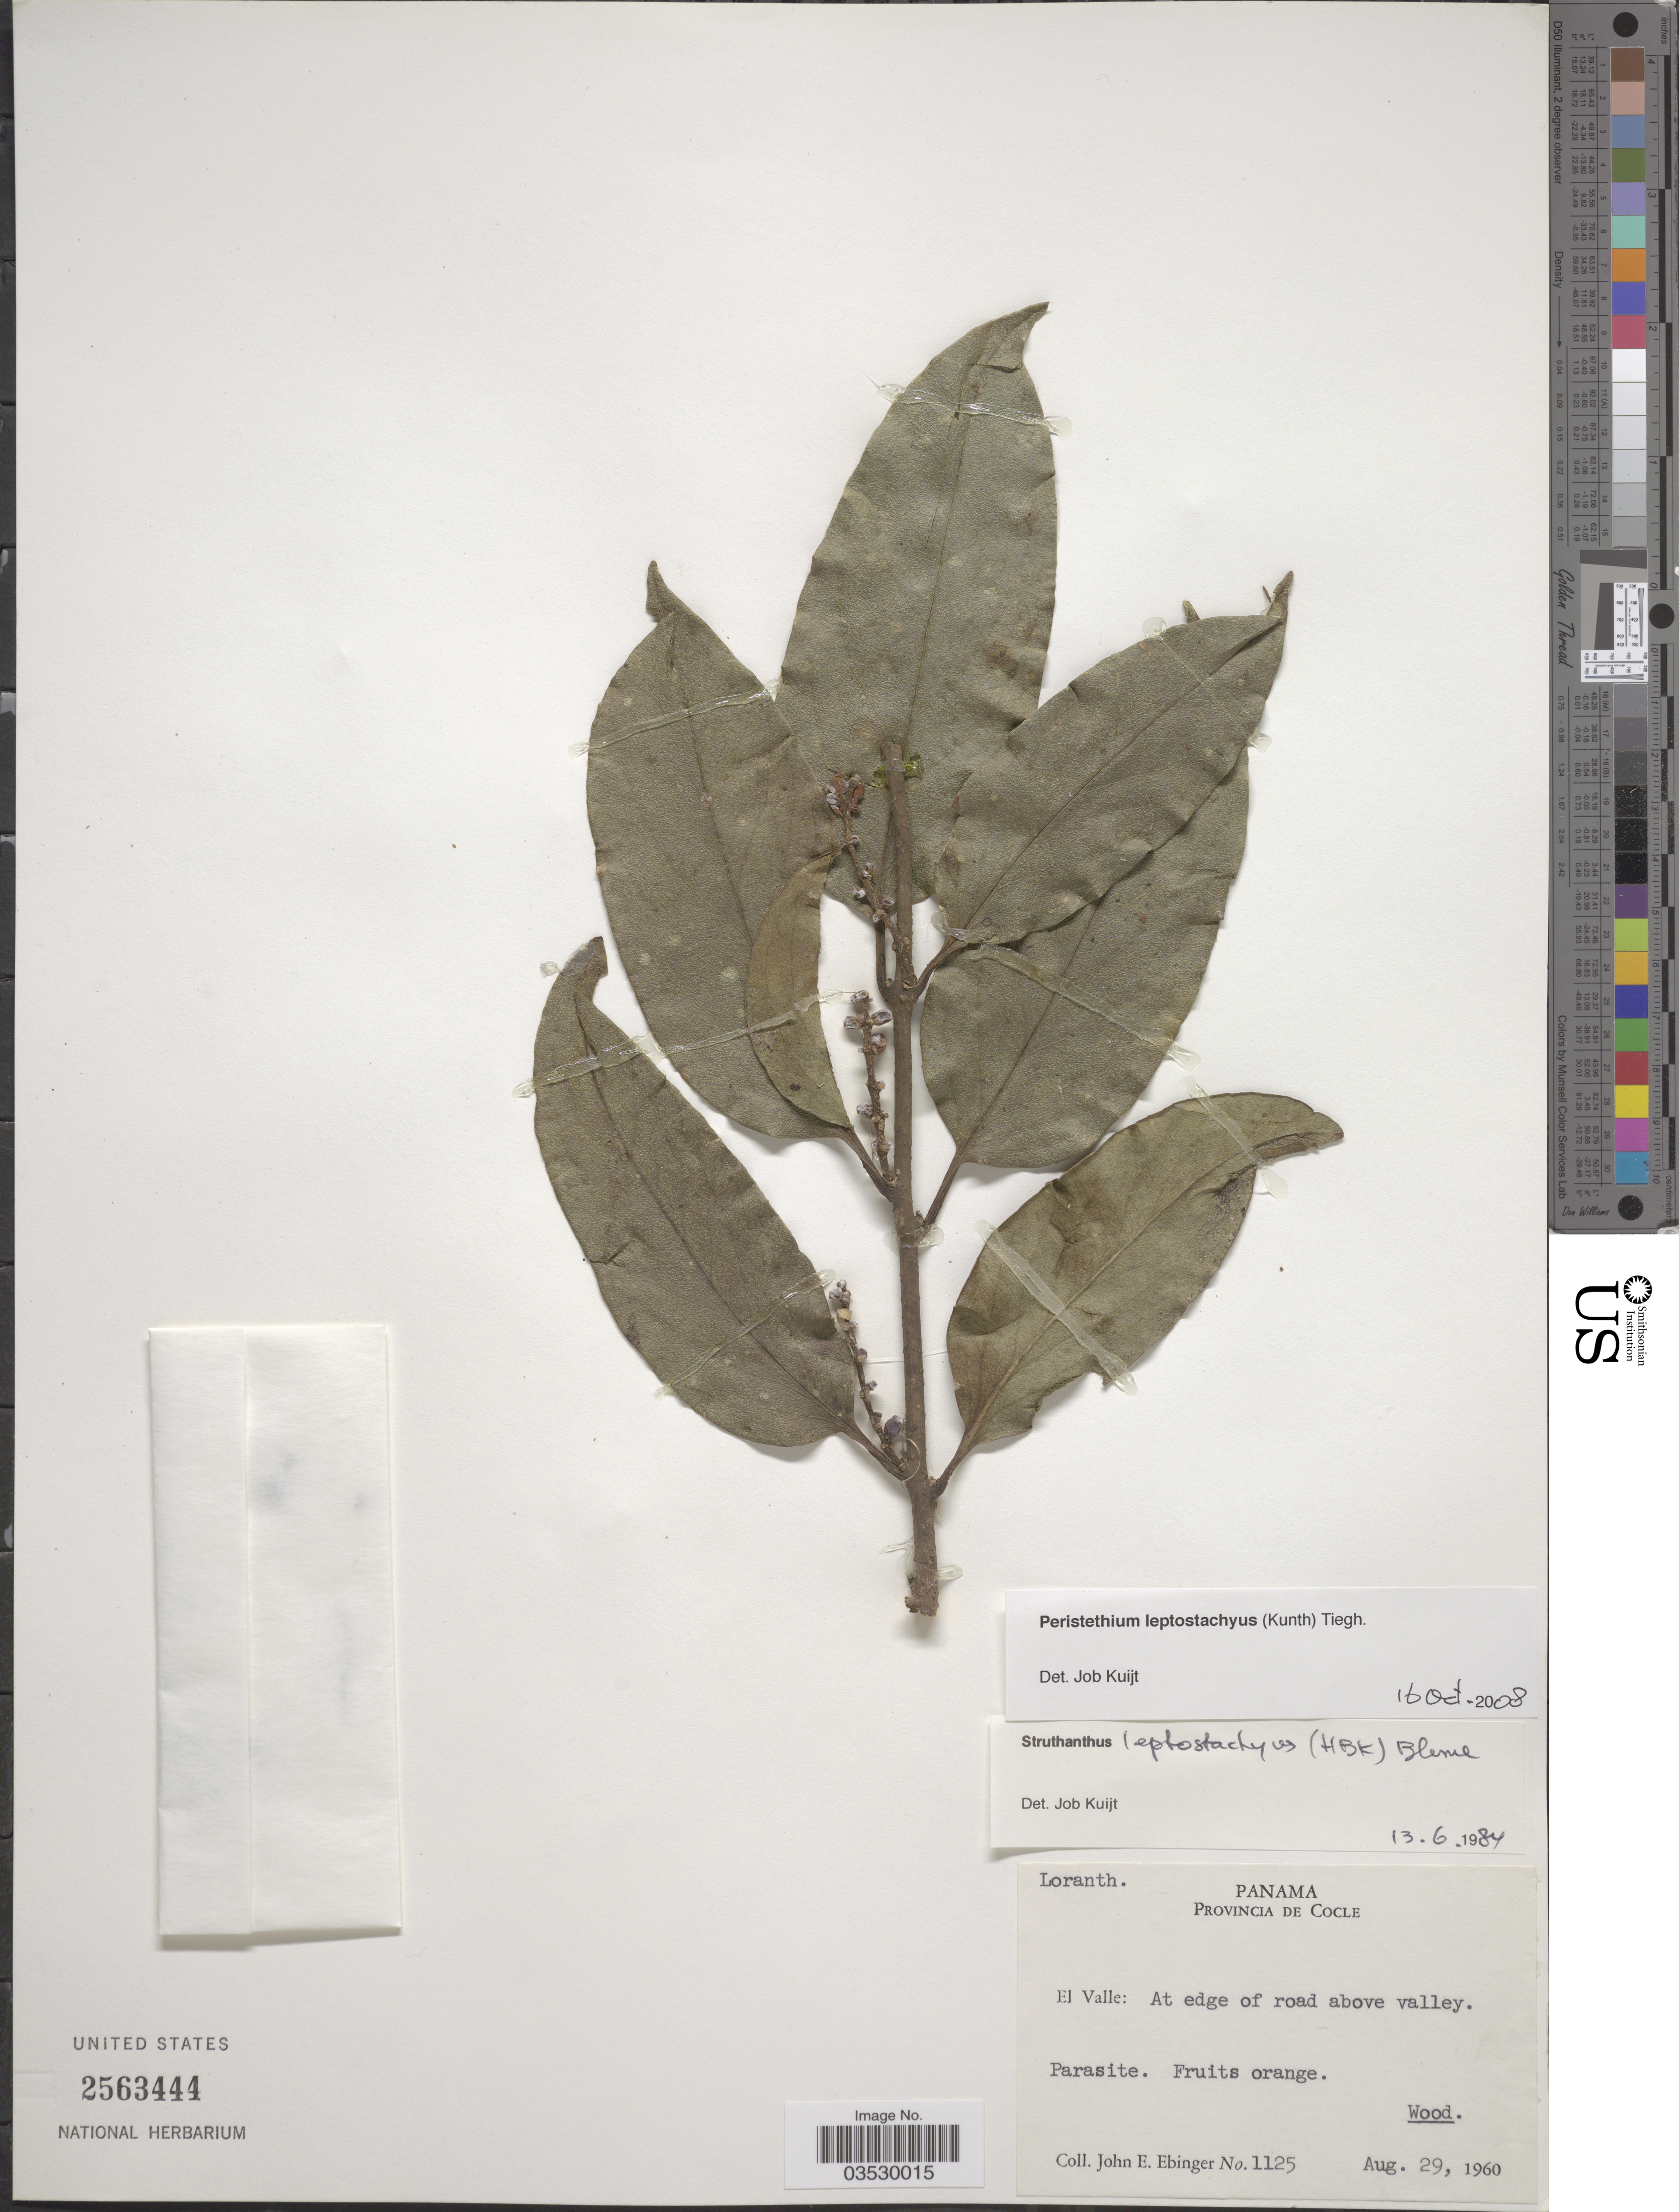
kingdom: Plantae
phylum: Tracheophyta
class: Magnoliopsida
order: Santalales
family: Loranthaceae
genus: Struthanthus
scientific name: Struthanthus leptostachyus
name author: Kunth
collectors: J. Ebinger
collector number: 1125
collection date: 1960-08-29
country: Panama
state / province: Coclé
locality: El Valle: at edge of road above valley.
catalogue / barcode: US 2563444